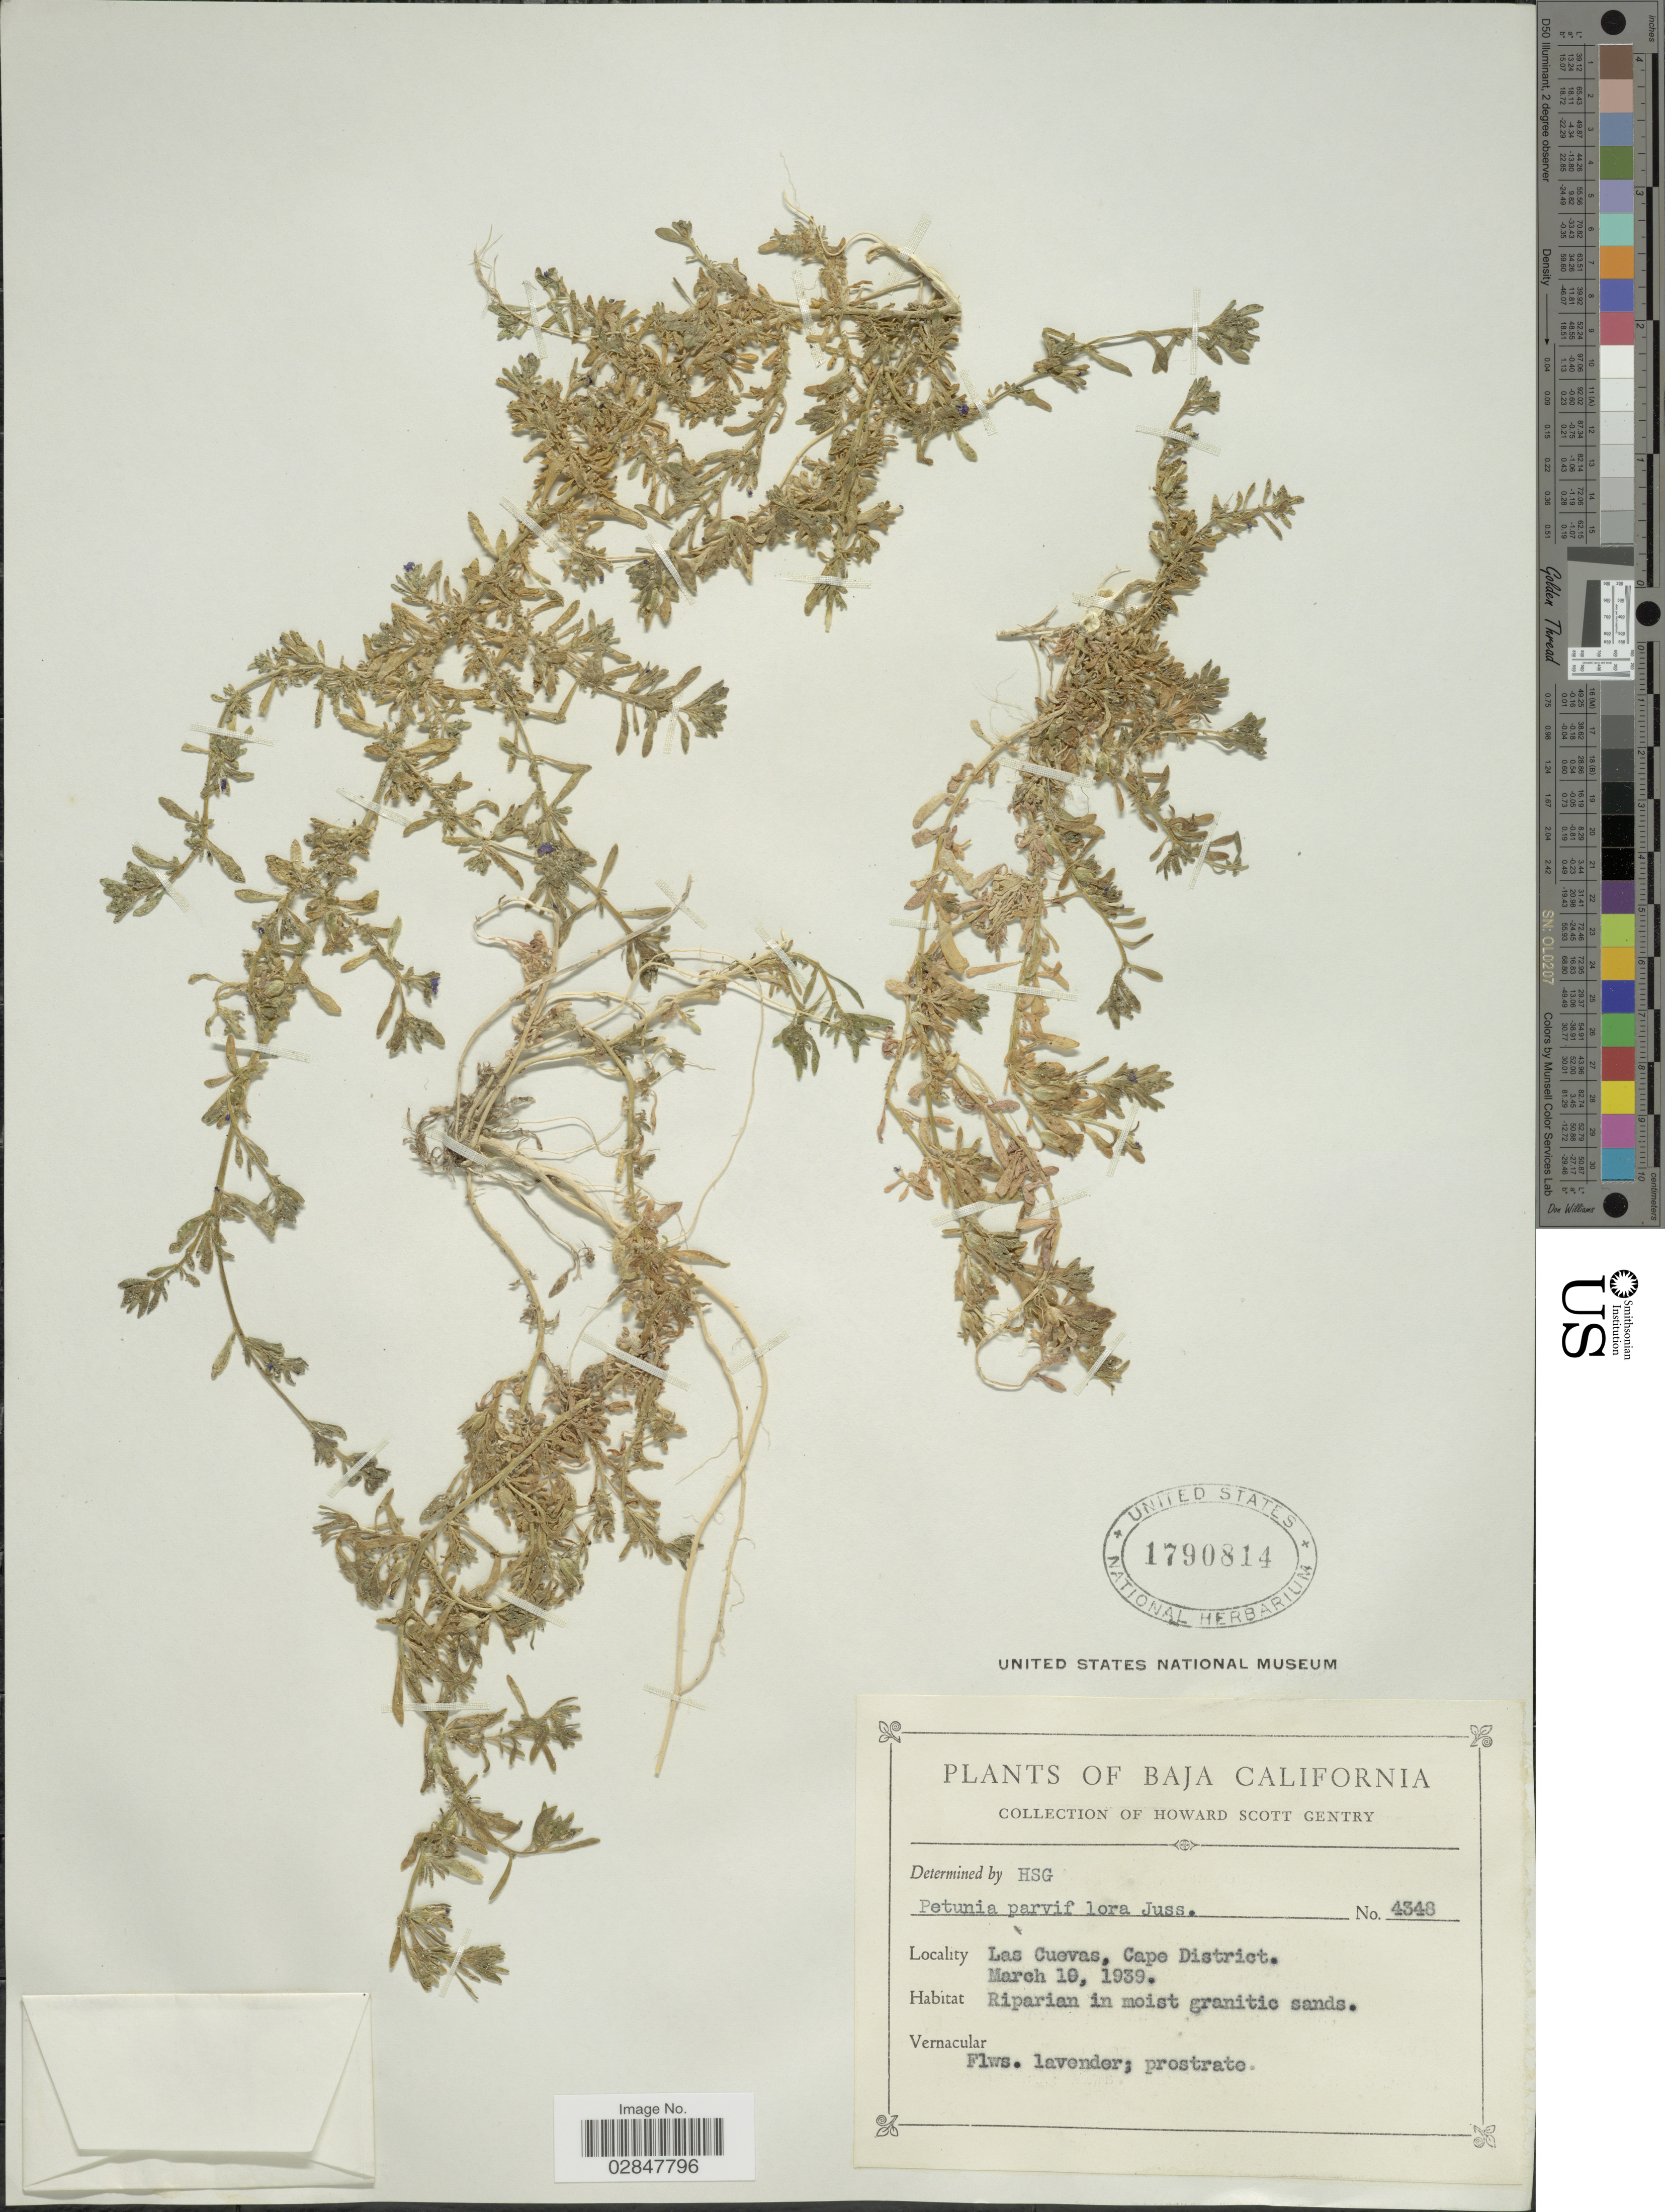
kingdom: Plantae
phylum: Tracheophyta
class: Magnoliopsida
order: Solanales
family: Solanaceae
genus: Petunia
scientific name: Petunia parviflora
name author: Juss.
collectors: H. S. Gentry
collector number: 4348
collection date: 1939-03-10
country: Mexico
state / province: Baja California Sur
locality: Las Cuevas, Cape District.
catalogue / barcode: US 1790814